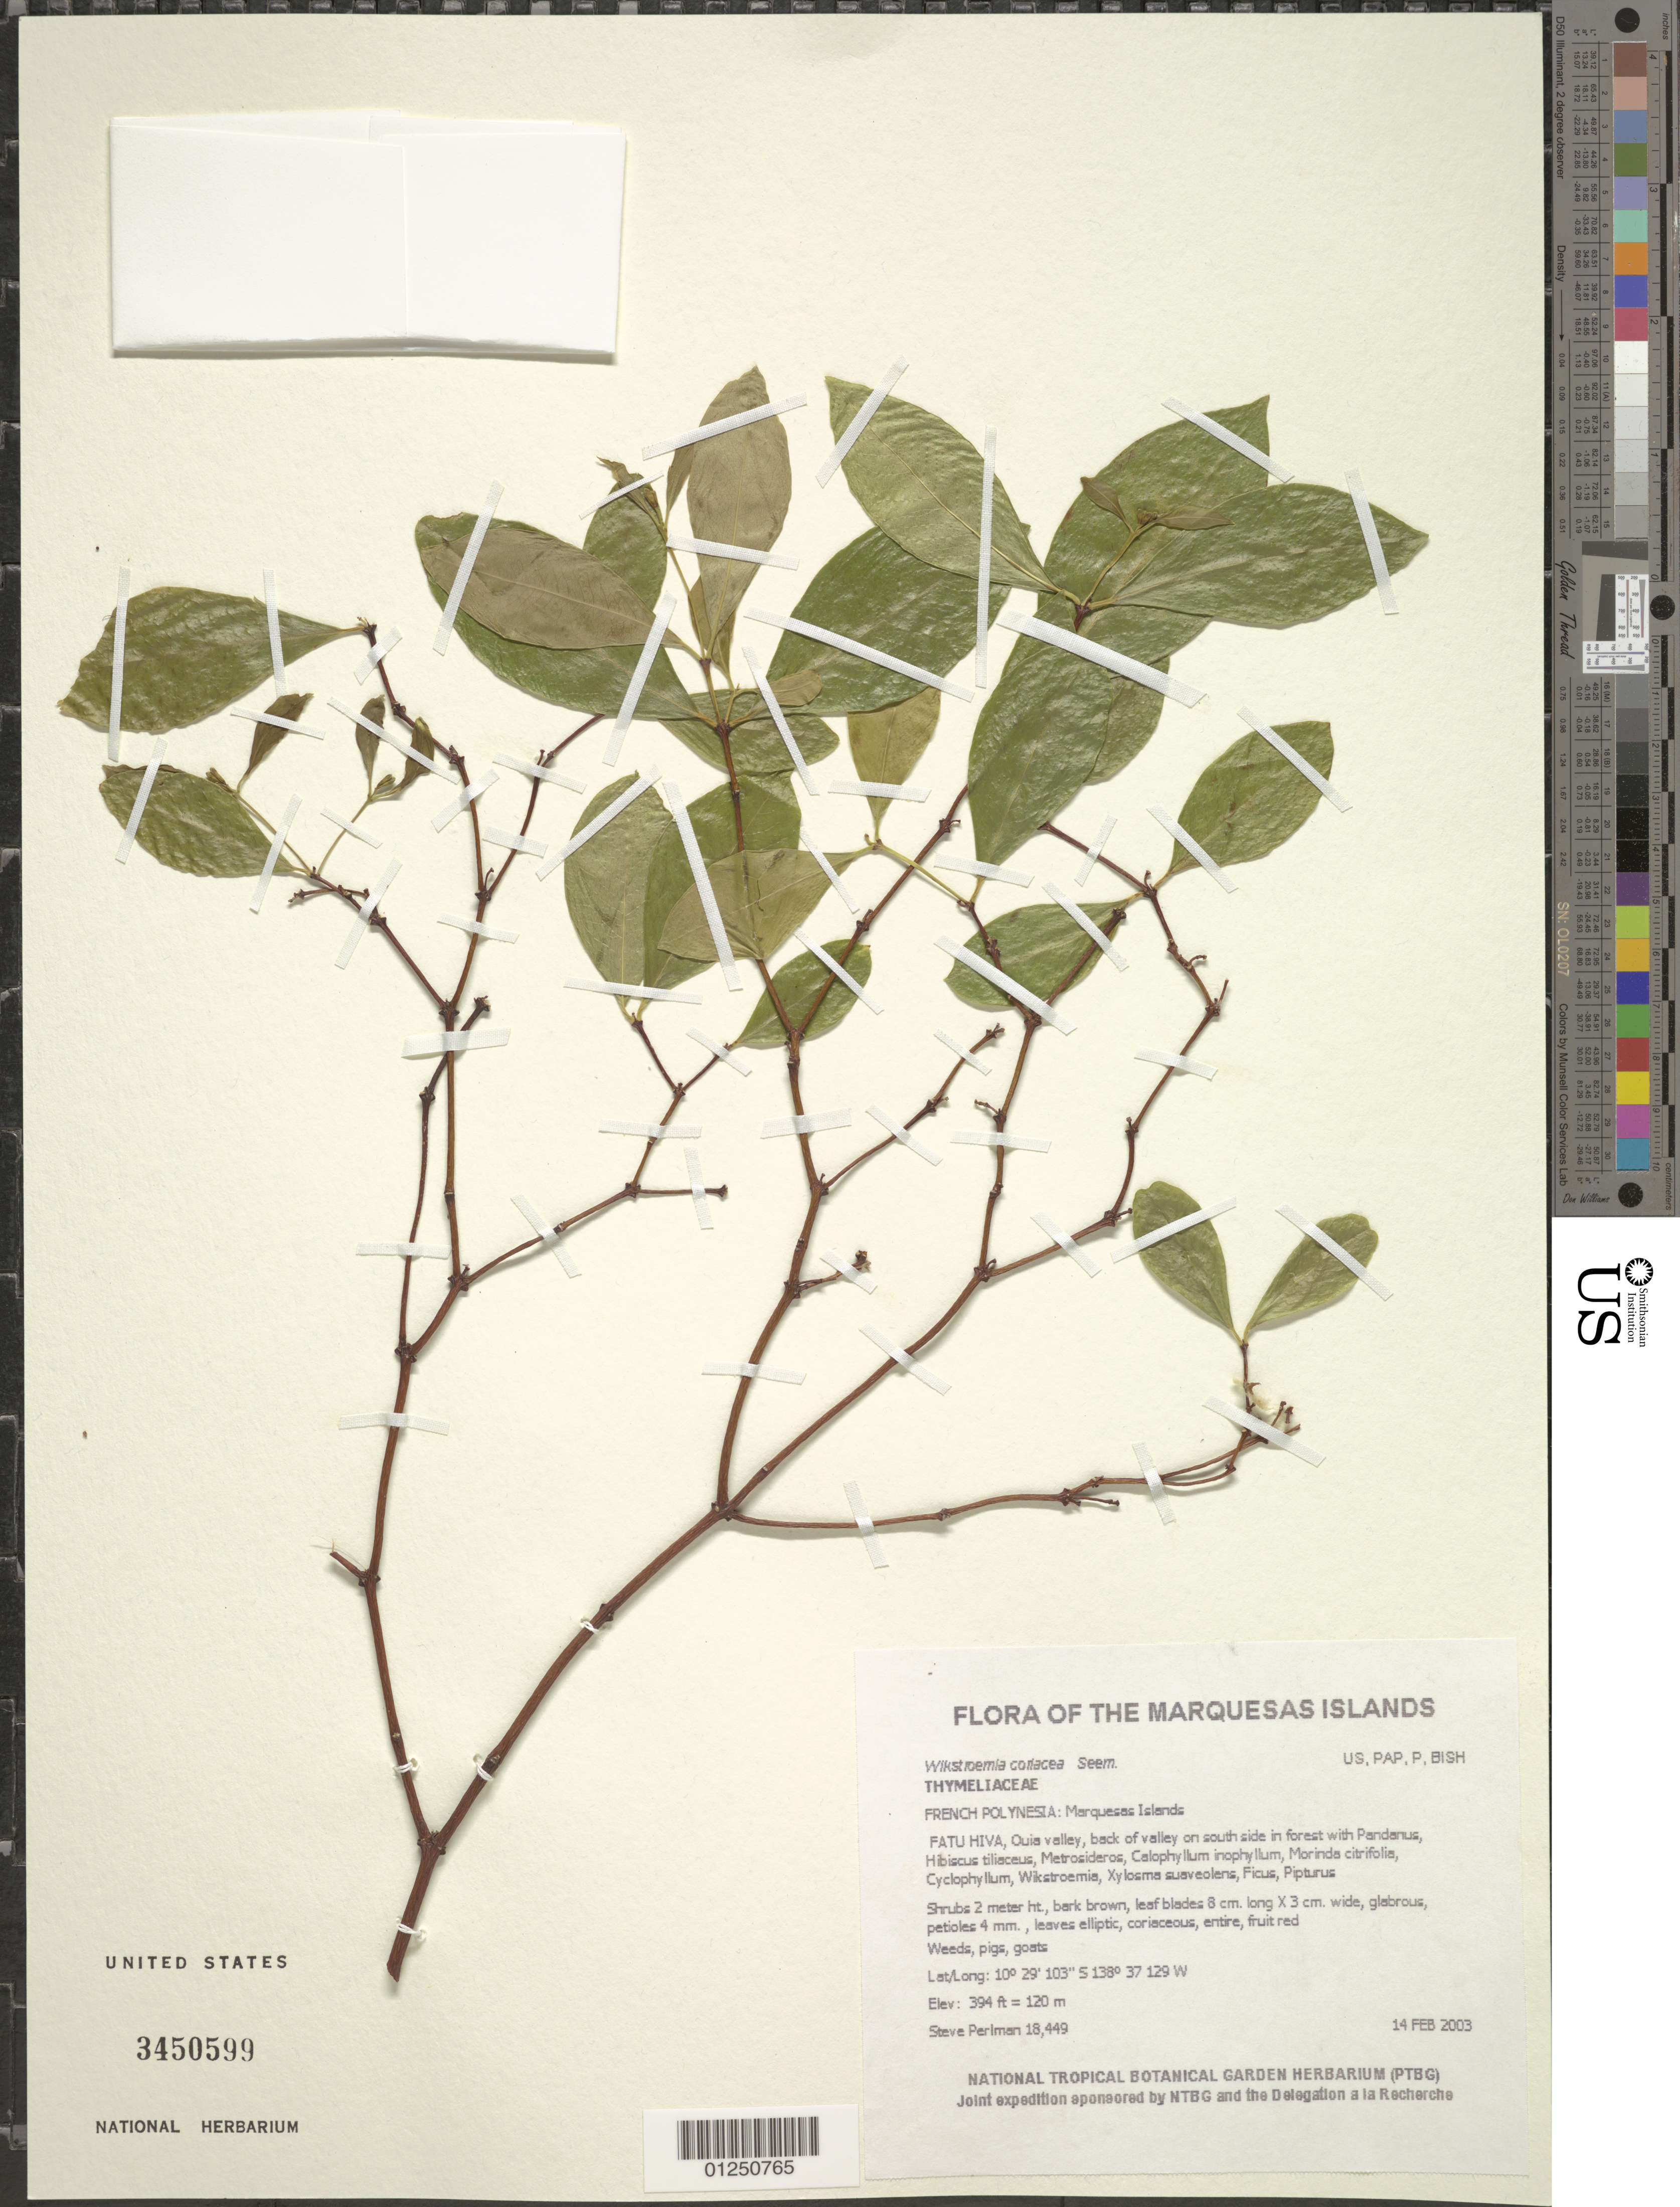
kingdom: Plantae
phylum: Tracheophyta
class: Magnoliopsida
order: Malvales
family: Thymelaeaceae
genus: Wikstroemia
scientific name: Wikstroemia coriacea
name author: Seem.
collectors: S. P. Perlman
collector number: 18449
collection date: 2003-02-14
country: French Polynesia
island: Fatu Hiva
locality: Ouia valley, back of valley on south side in forest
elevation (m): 120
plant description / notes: Weeds, pigs, goats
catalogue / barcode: US 3450599